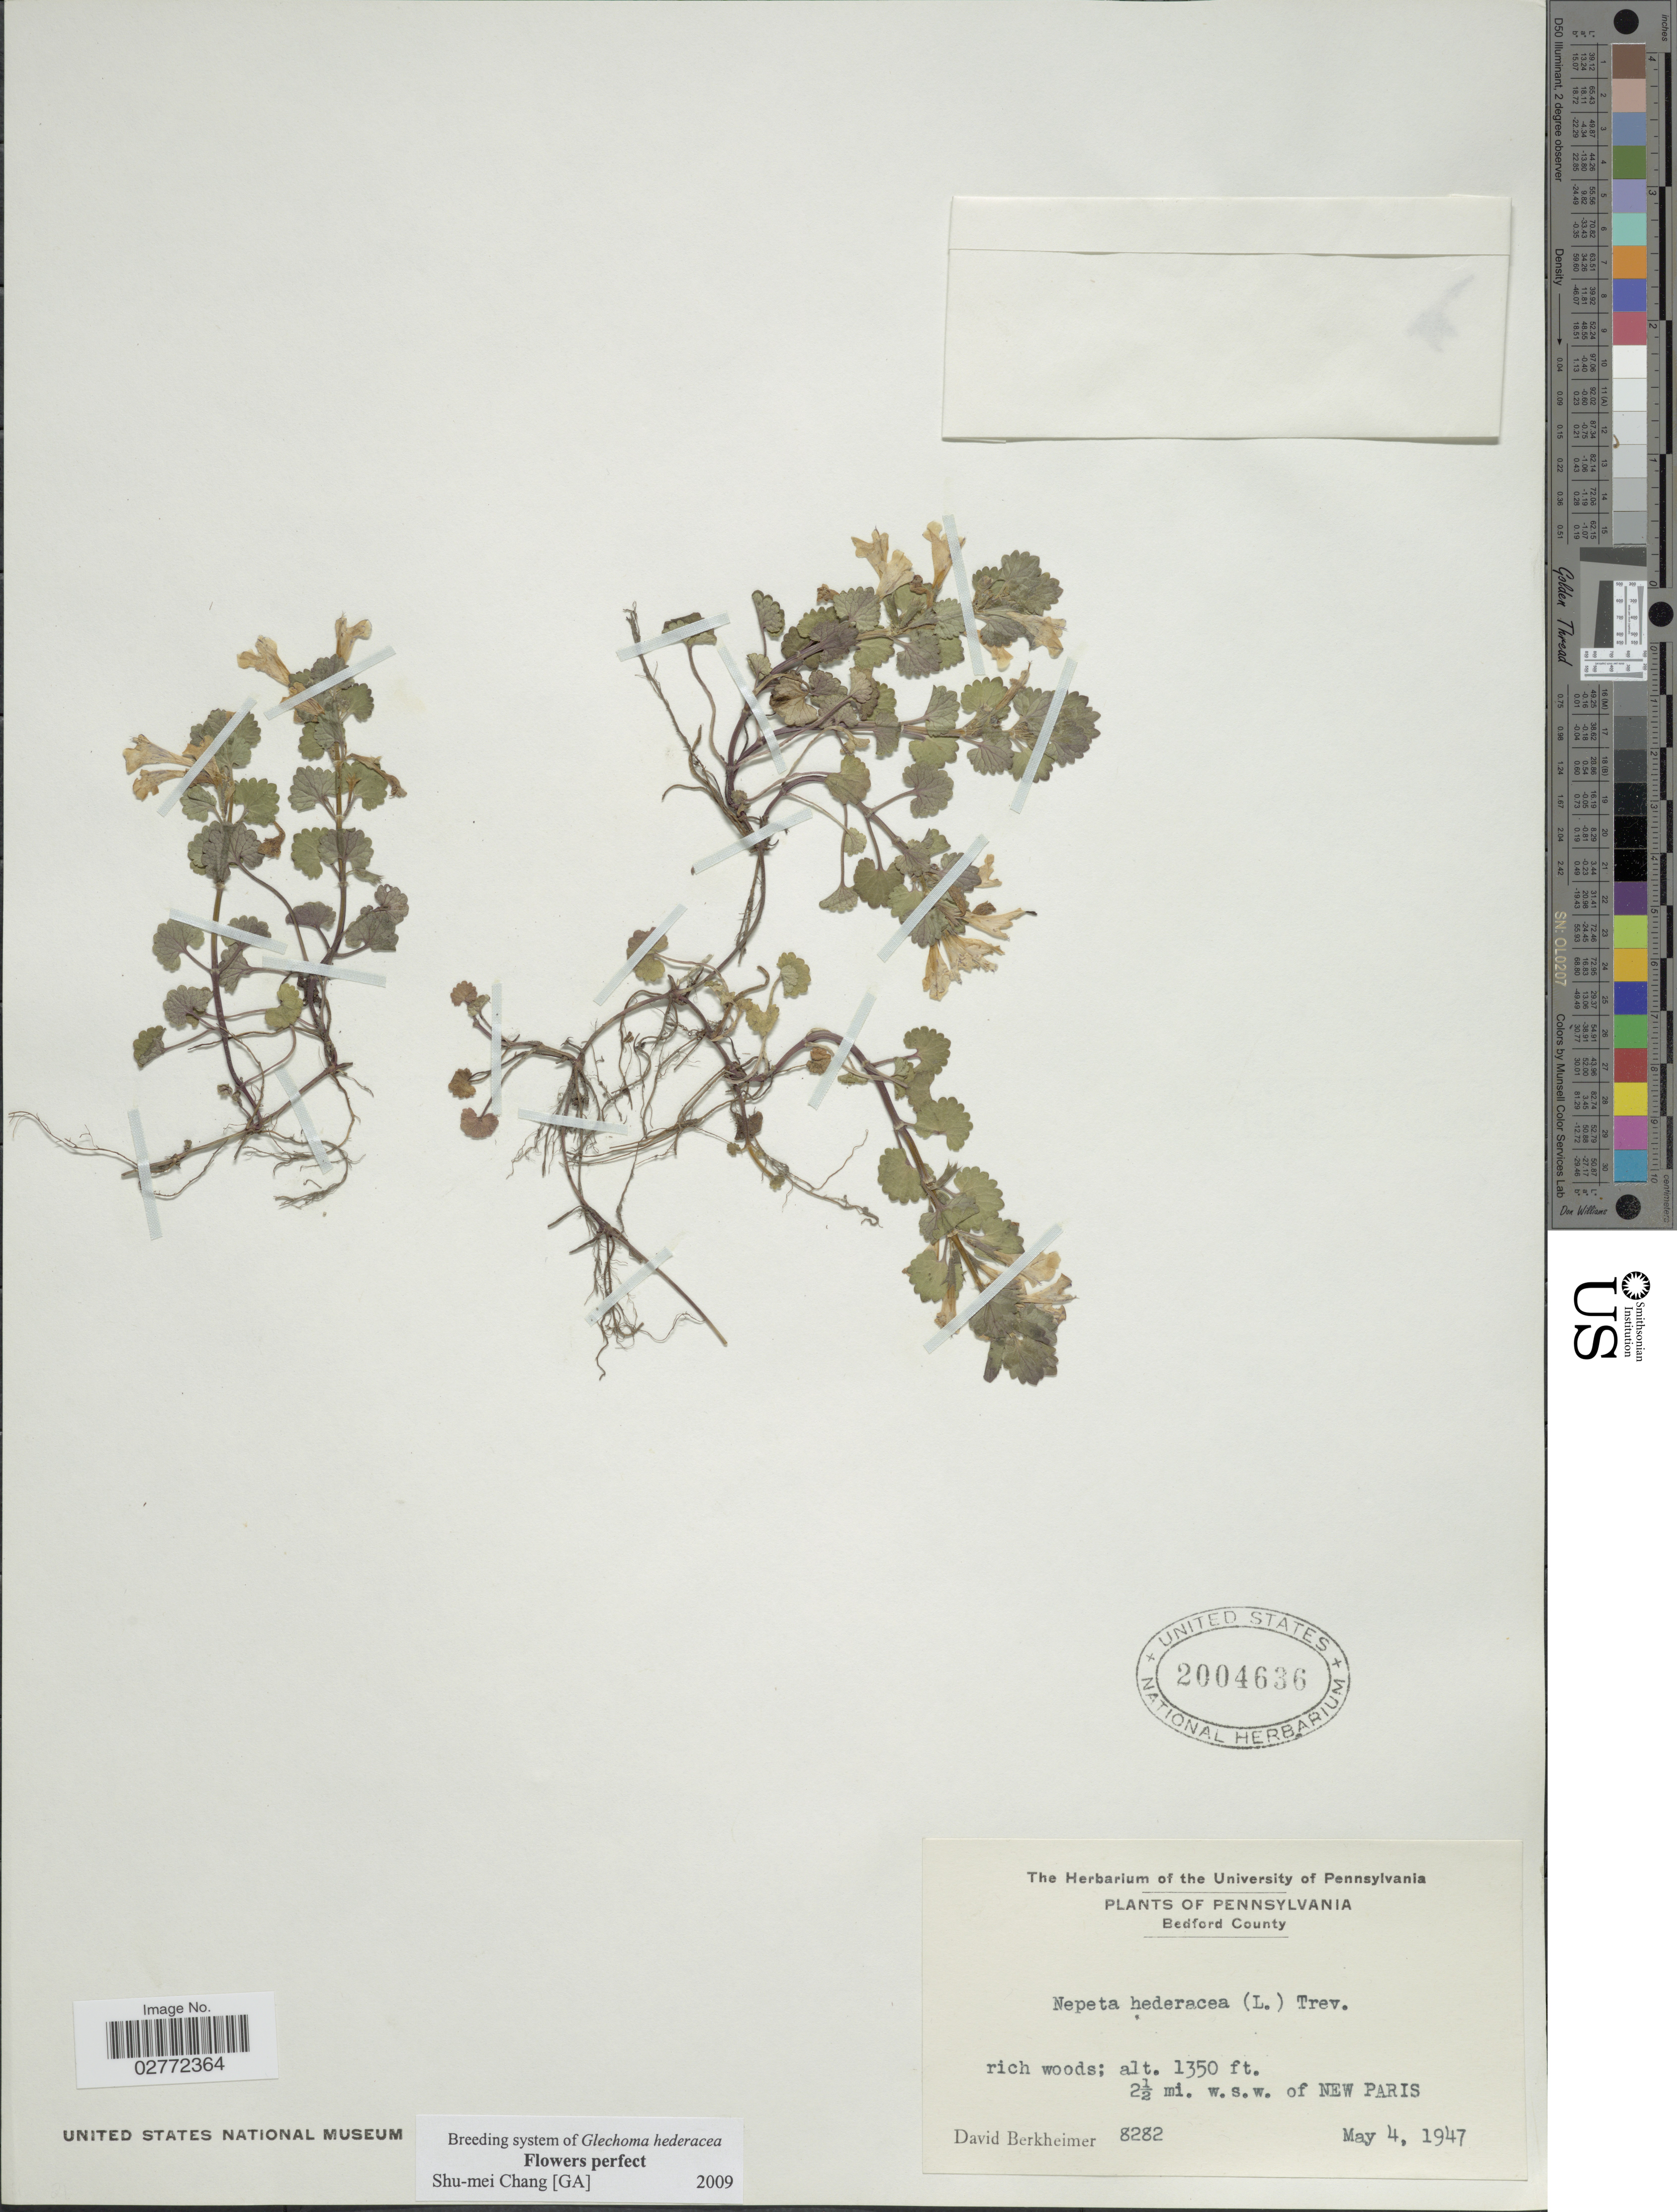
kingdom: Plantae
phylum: Tracheophyta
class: Magnoliopsida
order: Lamiales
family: Lamiaceae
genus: Glechoma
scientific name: Glechoma hederacea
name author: L.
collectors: D. Berkheimer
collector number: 8282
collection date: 1947-05-04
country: United States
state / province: Pennsylvania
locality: Bedford County. 2½ mi. w.s.w. of New Paris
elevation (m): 411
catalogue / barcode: US 2004636